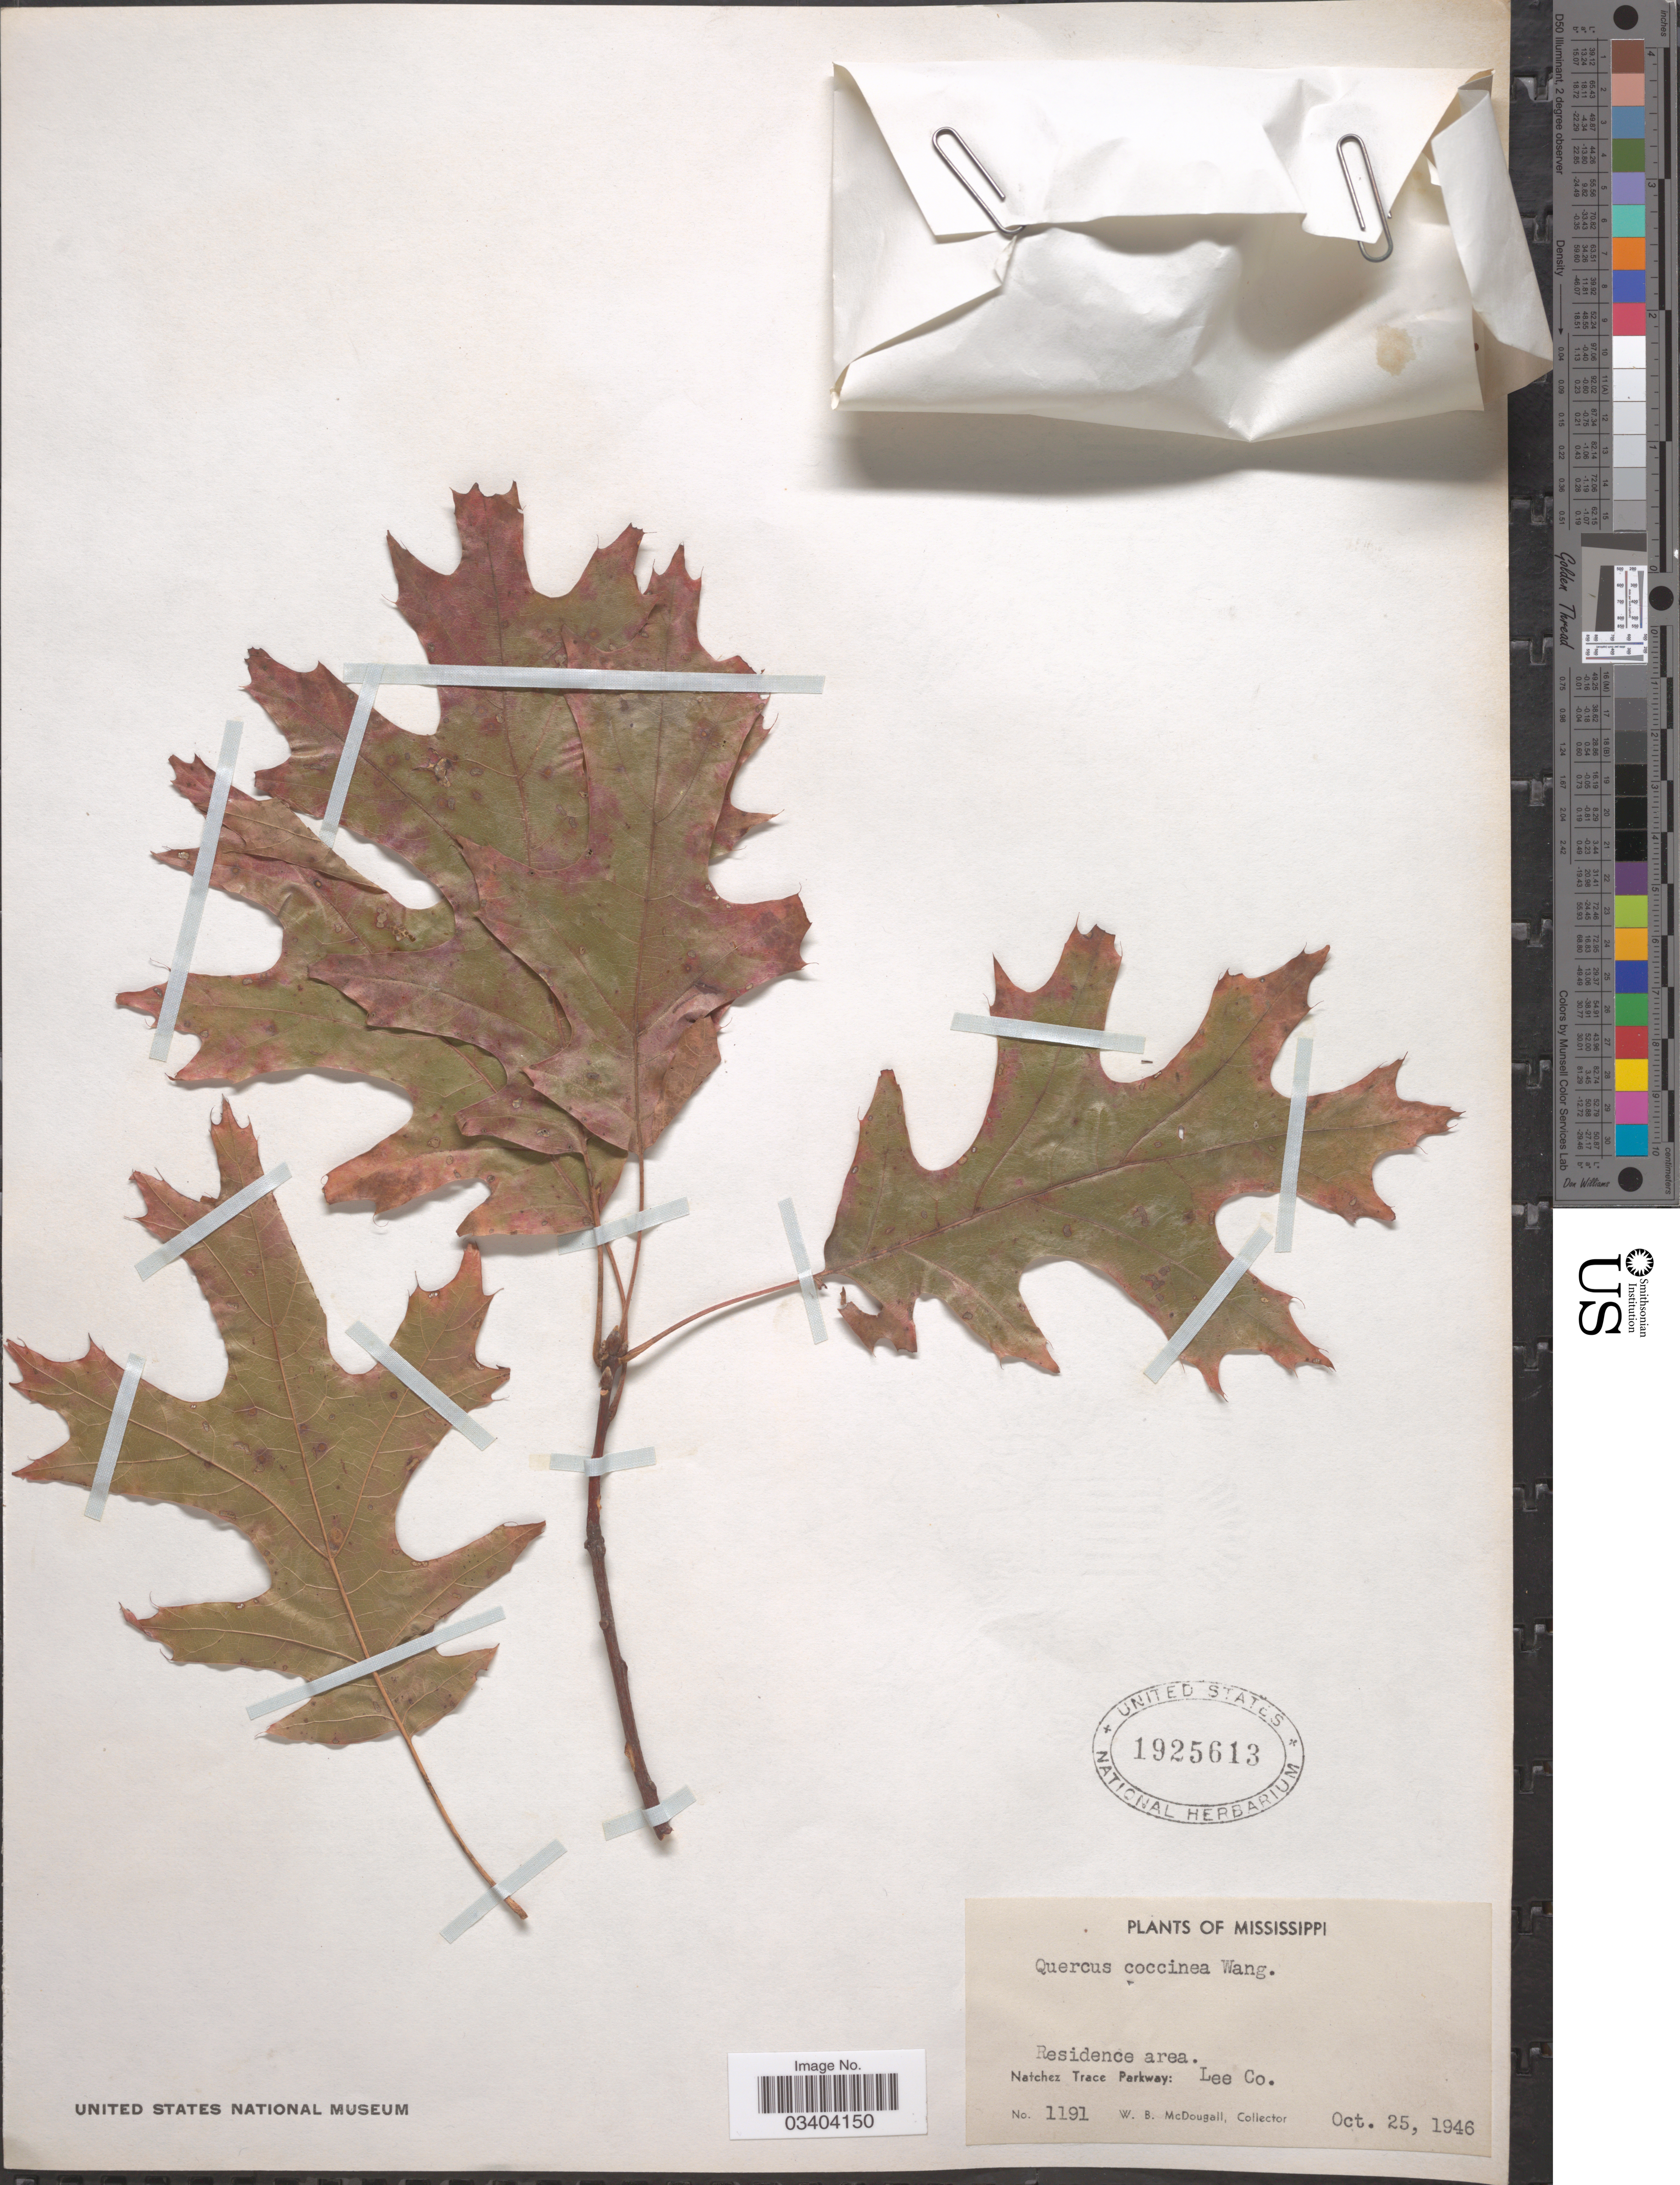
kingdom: Plantae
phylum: Tracheophyta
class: Magnoliopsida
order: Fagales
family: Fagaceae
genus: Quercus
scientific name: Quercus coccinea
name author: Münchh.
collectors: W. B. McDougall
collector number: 1191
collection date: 1946-10-25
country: United States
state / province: Mississippi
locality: Residence area. Natchez Trace Parkway: Lee Co.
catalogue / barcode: US 1925613